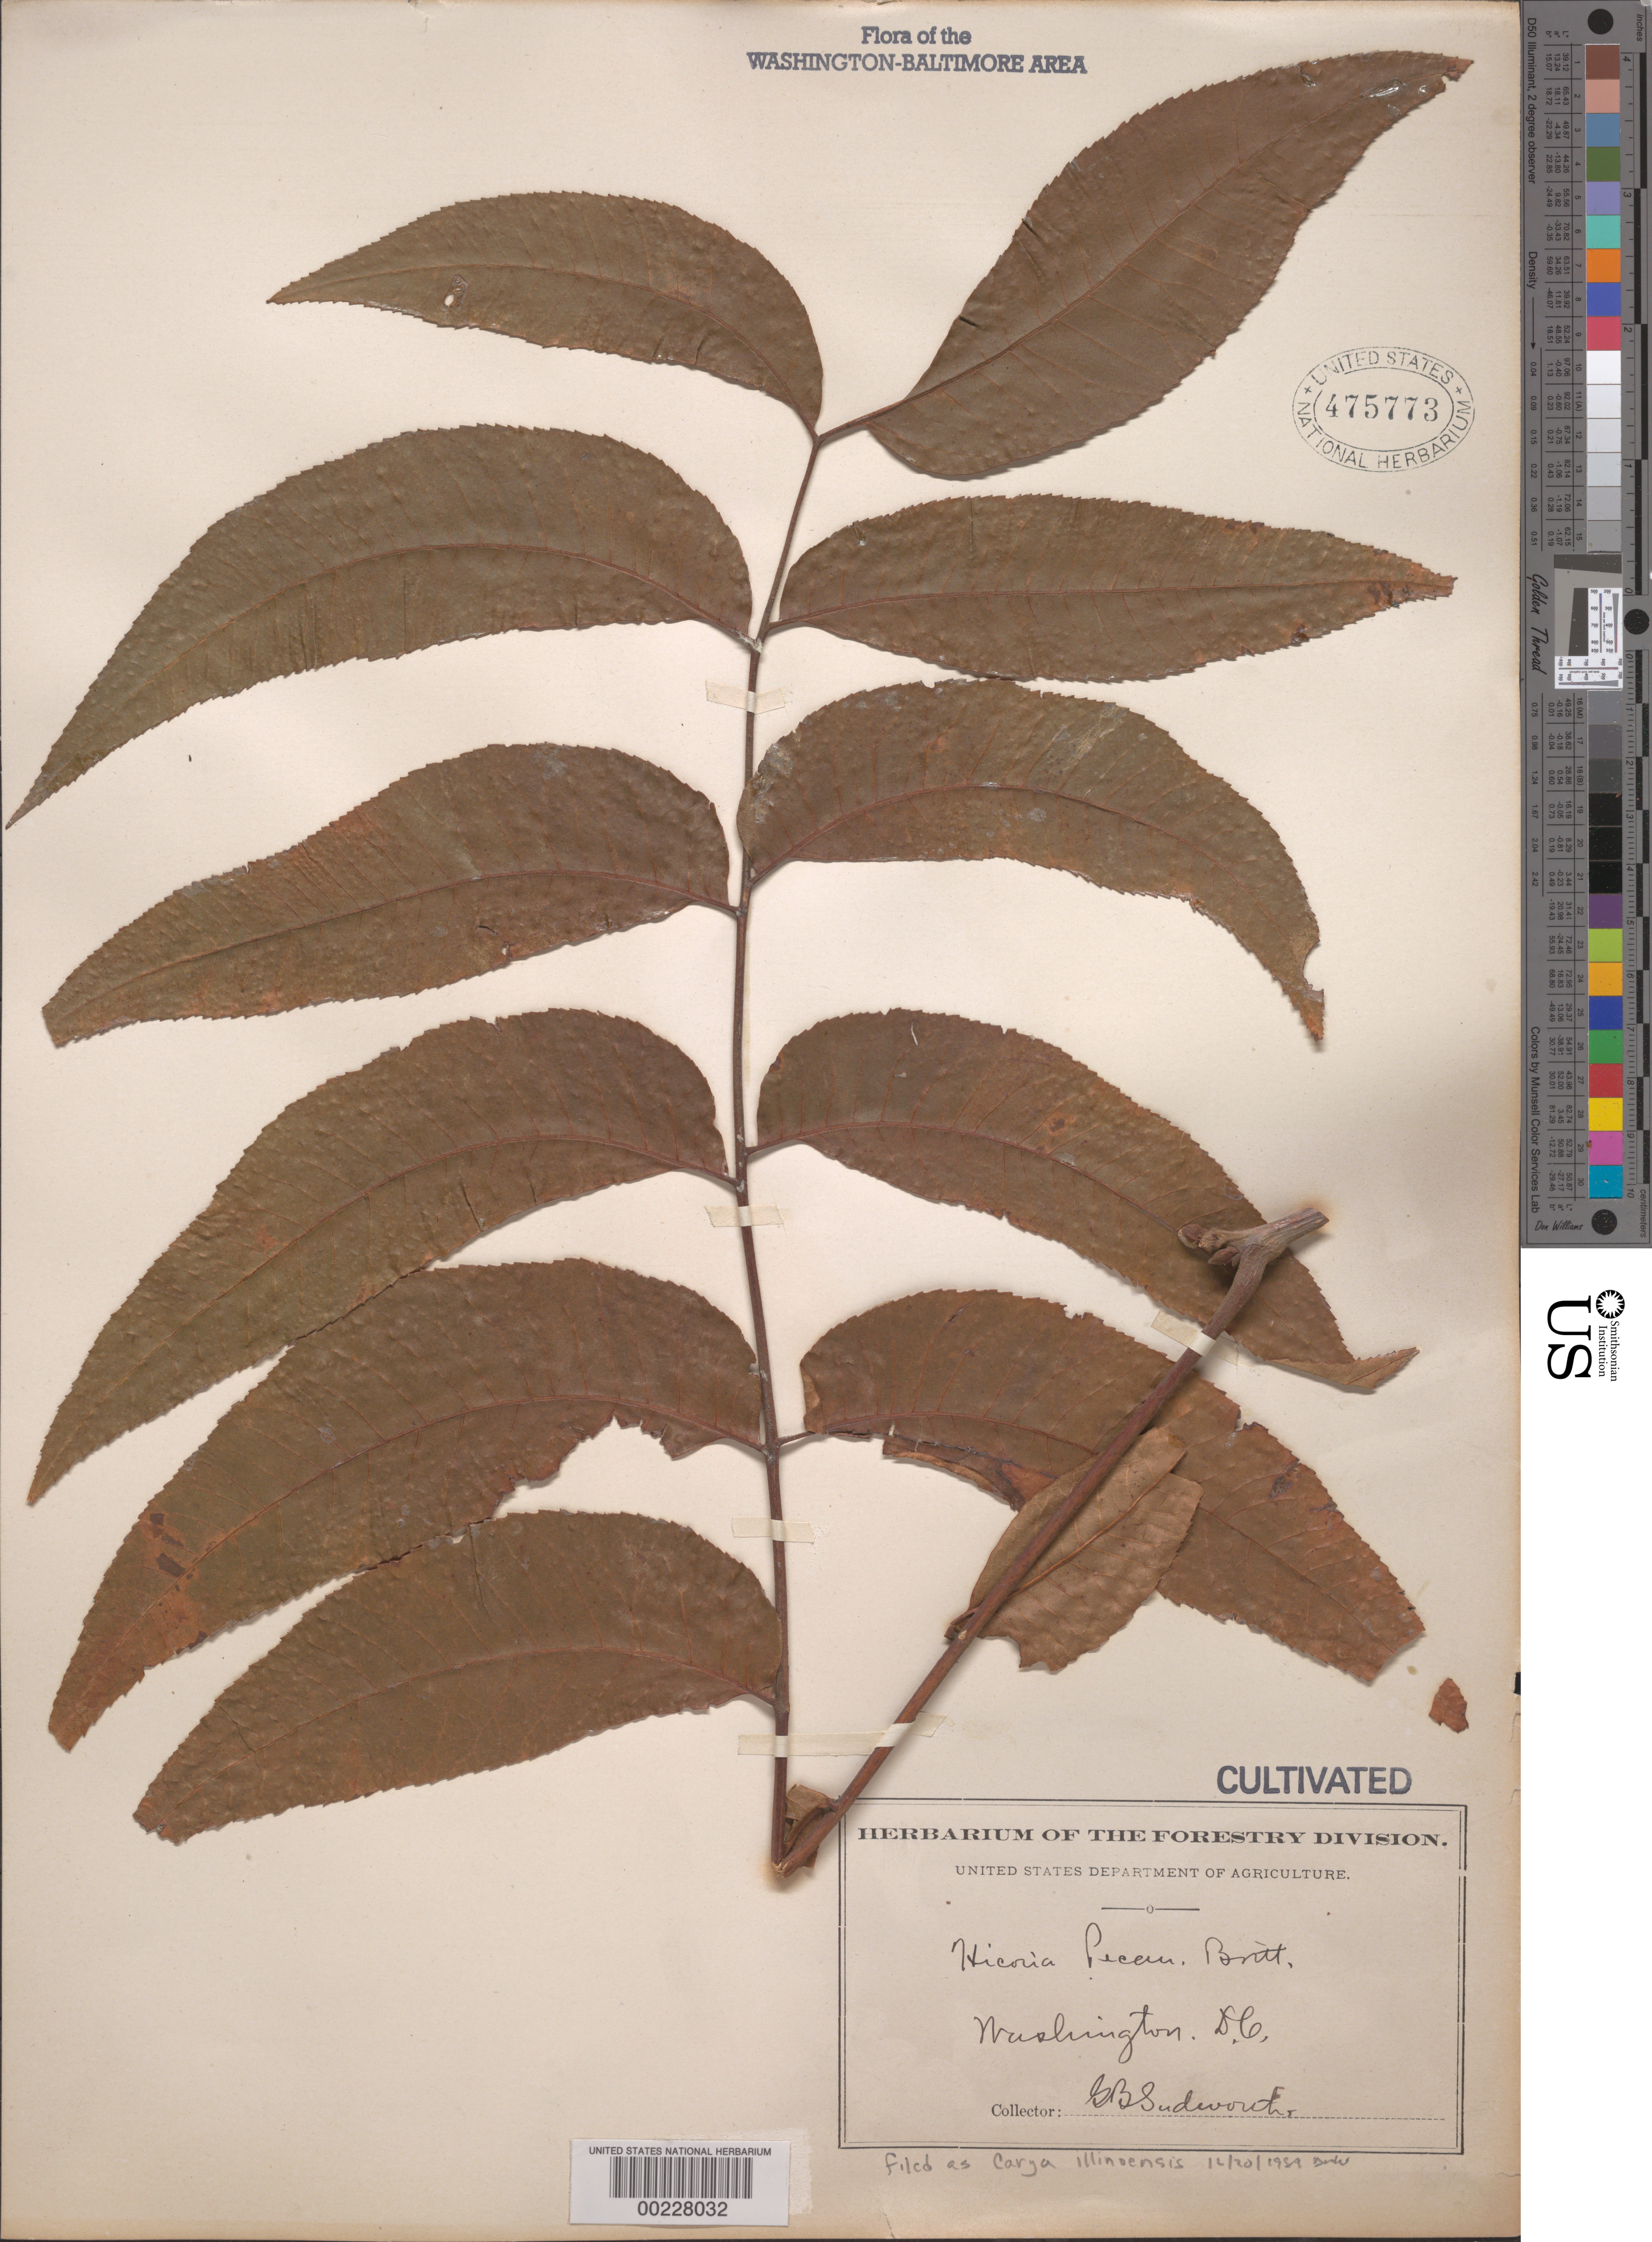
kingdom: Plantae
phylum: Tracheophyta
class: Magnoliopsida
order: Fagales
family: Juglandaceae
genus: Carya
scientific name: Carya illinoinensis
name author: (Wangenh.) K. Koch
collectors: G. B. Sudworth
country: United States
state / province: District of Columbia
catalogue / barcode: US 475773